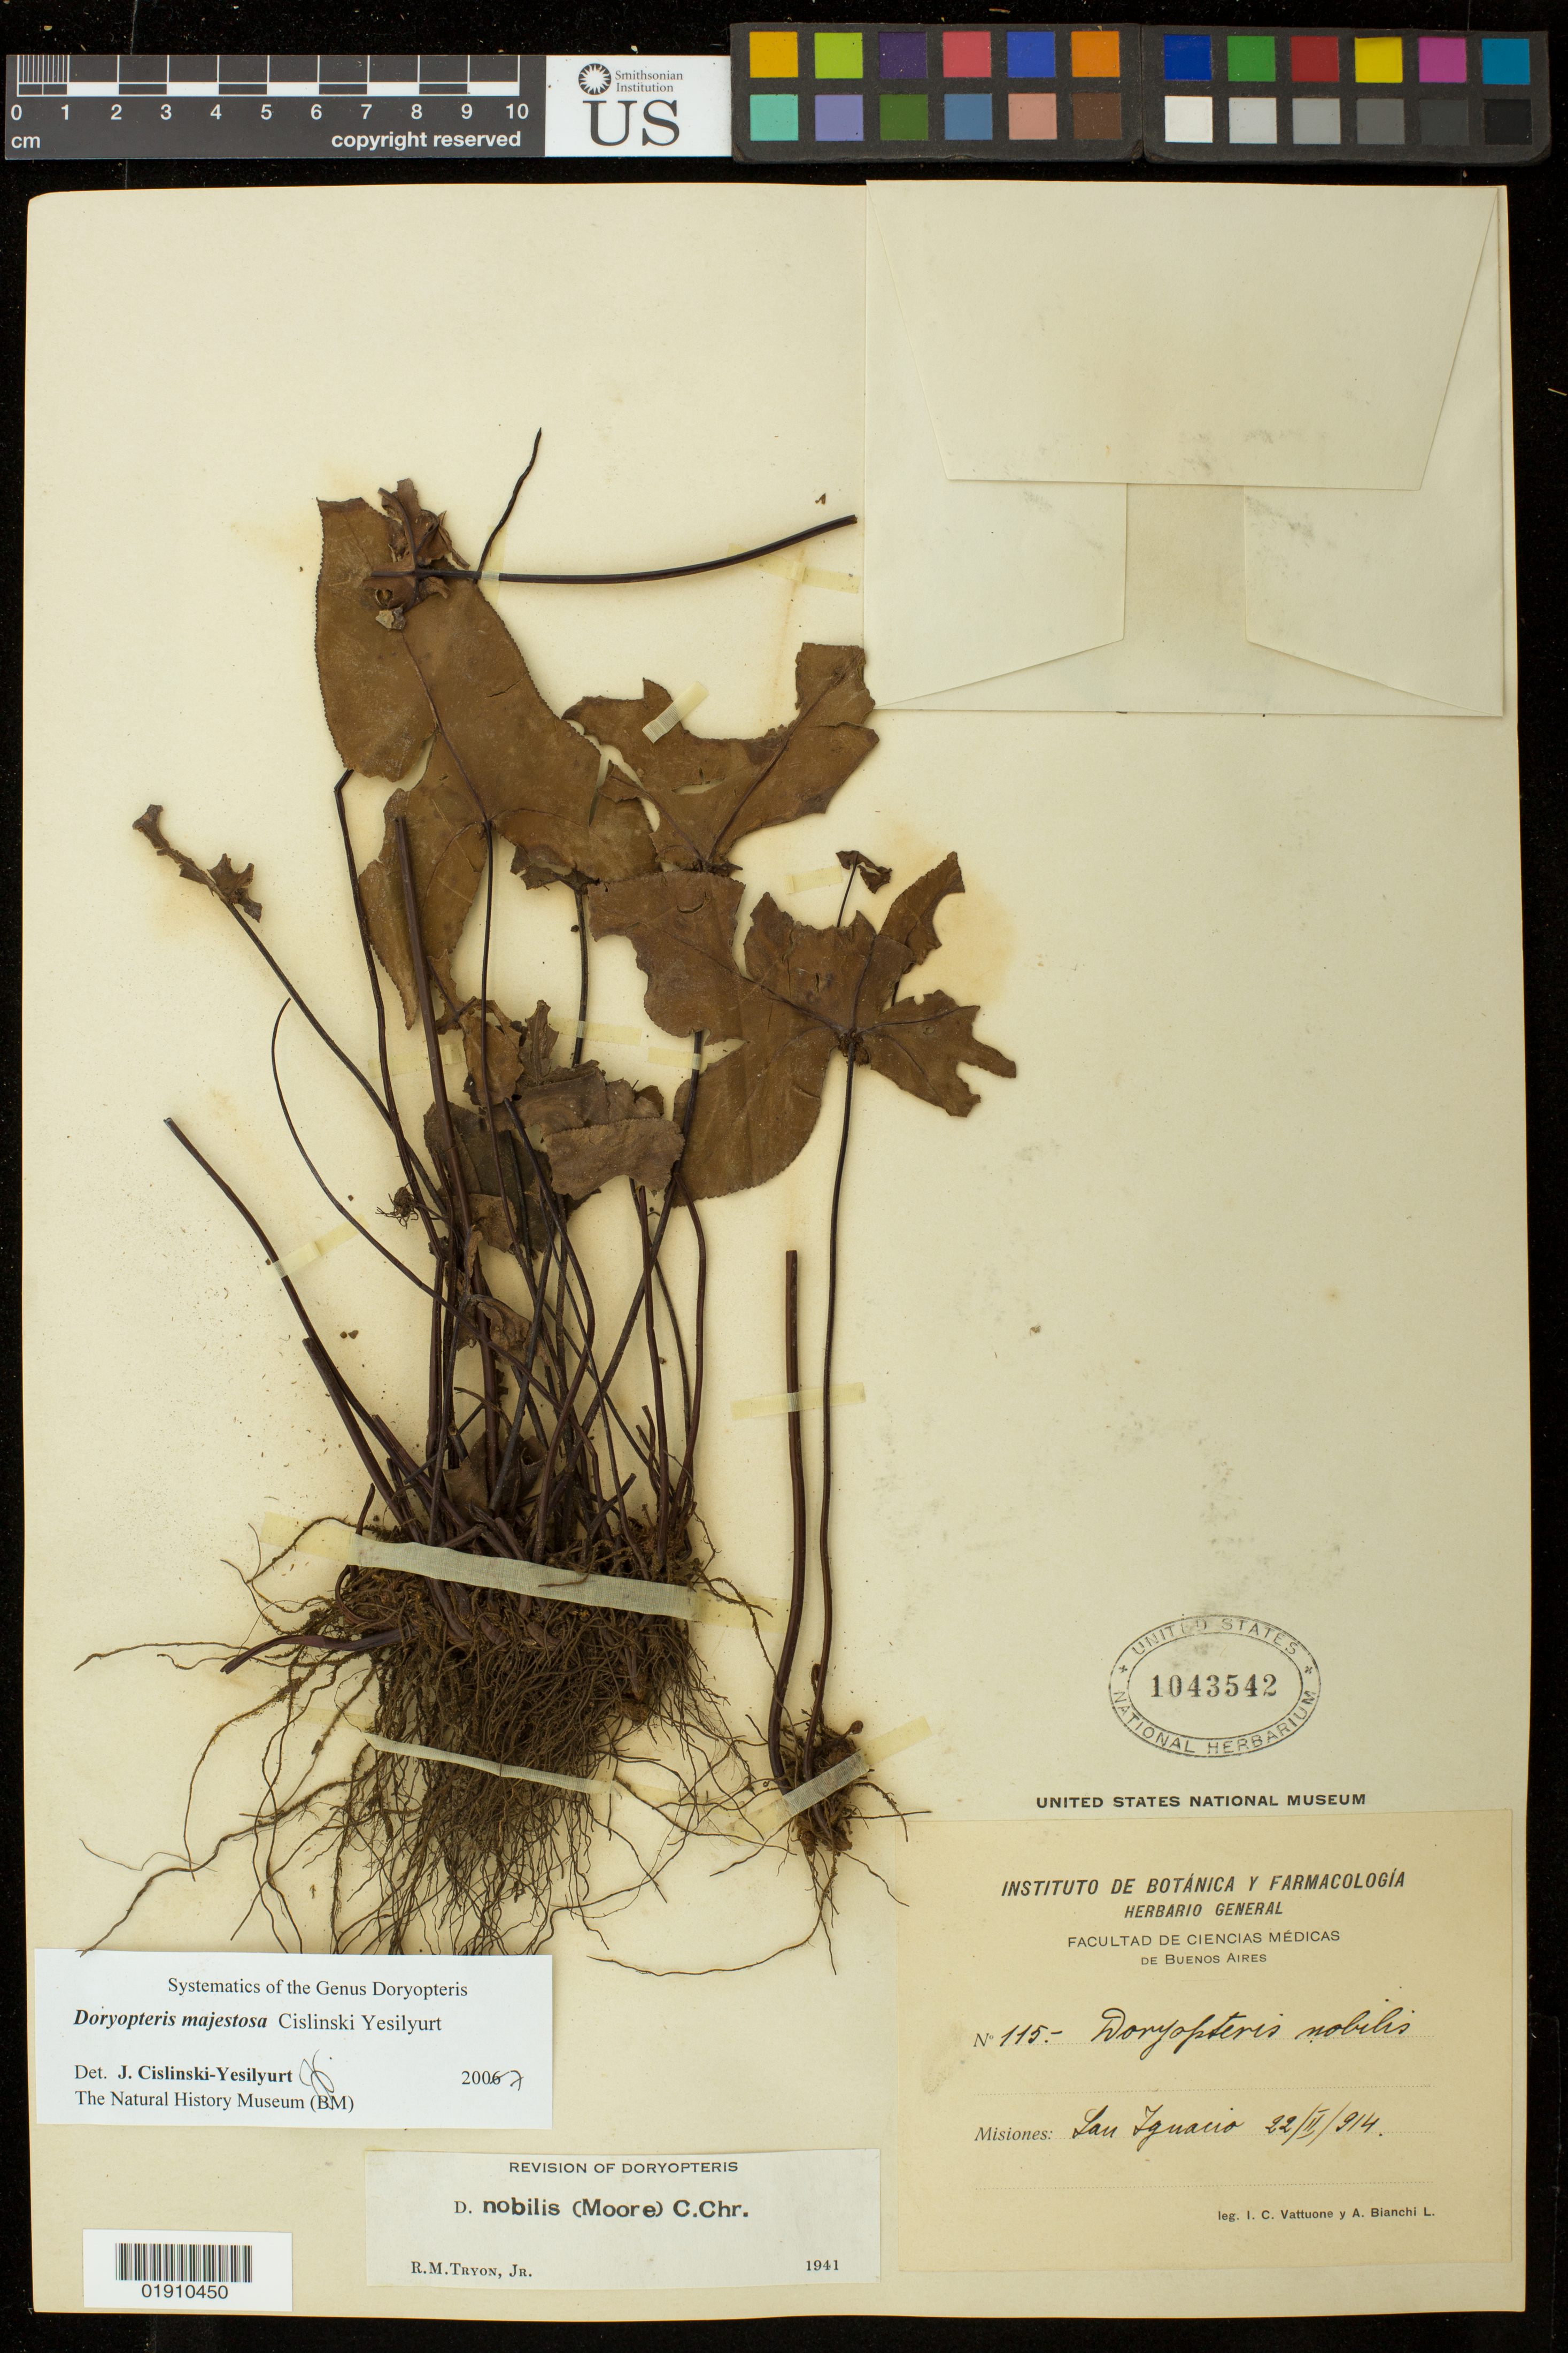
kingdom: Plantae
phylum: Tracheophyta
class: Polypodiopsida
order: Polypodiales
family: Pteridaceae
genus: Doryopteris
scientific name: Doryopteris majestosa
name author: Yesilyurt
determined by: Cislinski-Yesilyurt, J.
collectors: I. Vattuone & A. Bianchi L.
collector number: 115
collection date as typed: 22/II/1914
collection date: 1914-02-22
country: Argentina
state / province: Buenos Aires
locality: Buenos Aires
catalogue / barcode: US 1043542